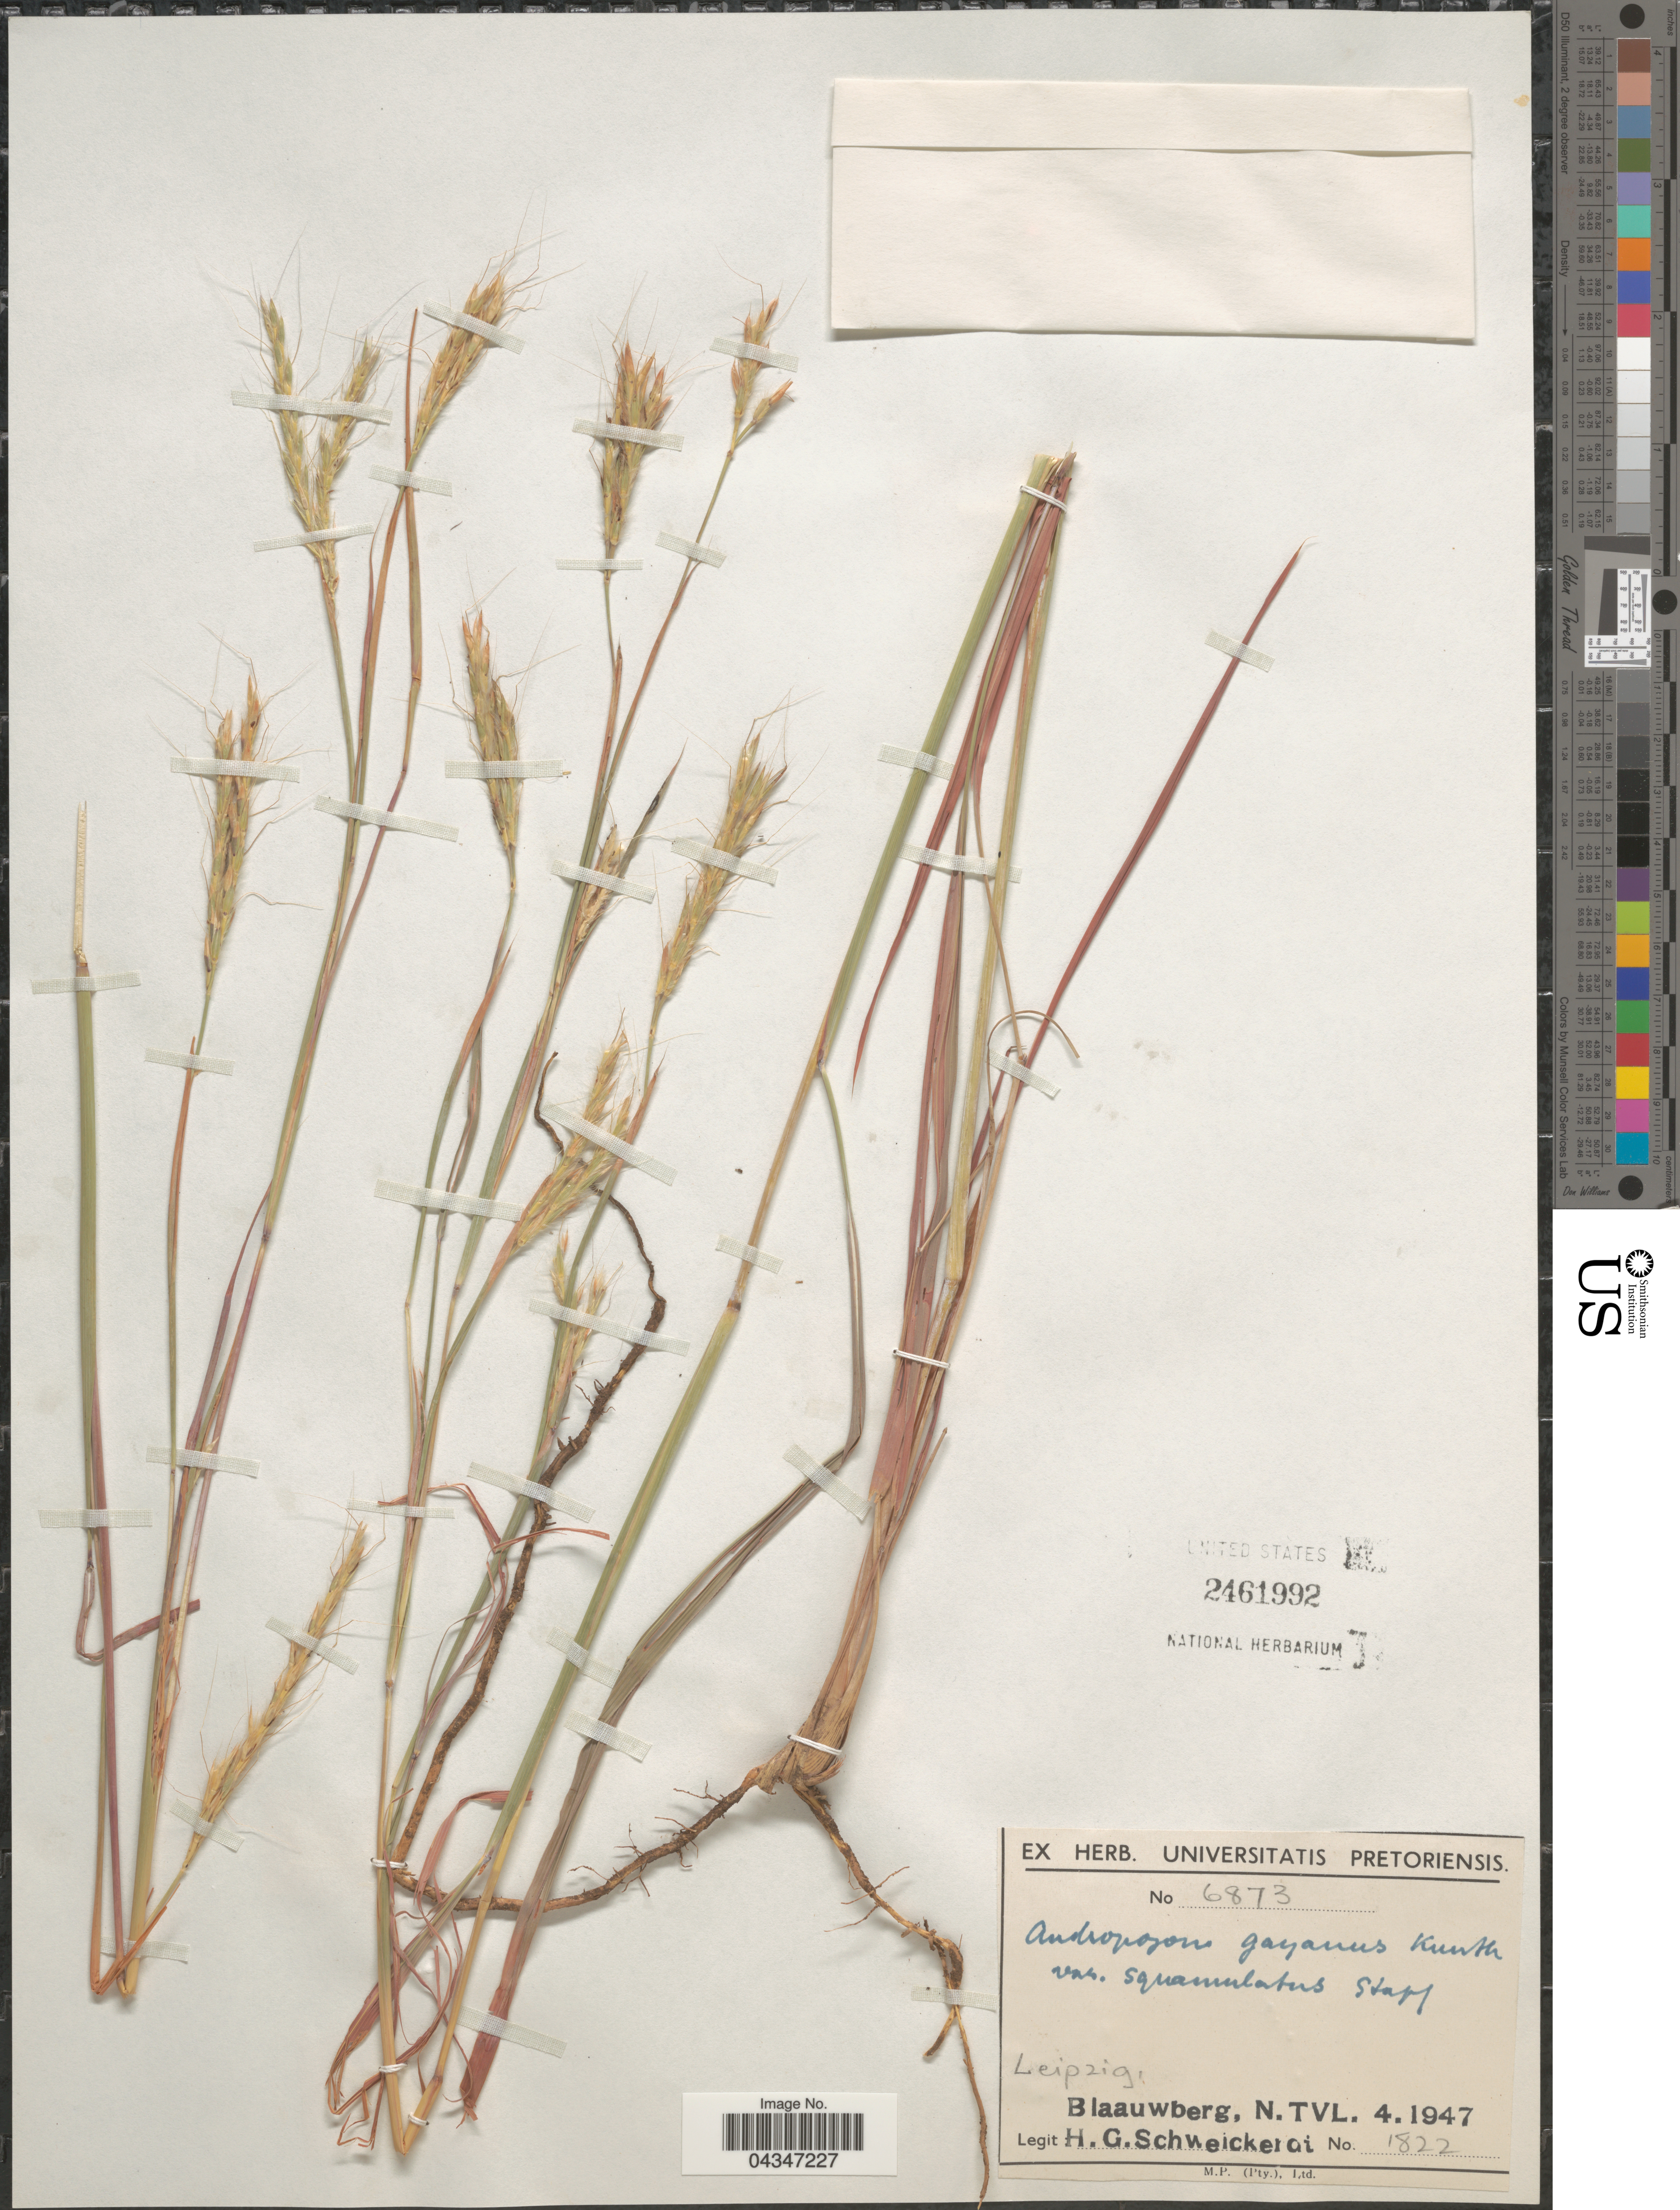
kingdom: Plantae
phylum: Tracheophyta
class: Liliopsida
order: Poales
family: Poaceae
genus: Andropogon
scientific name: Andropogon gayanus var. polycladus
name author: (Hack.) Clayton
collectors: H. Schweickerdt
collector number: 1822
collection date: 1947-04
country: South Africa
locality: Leipzig. Blaauwbeg, N. Tvl.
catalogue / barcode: US 2461992